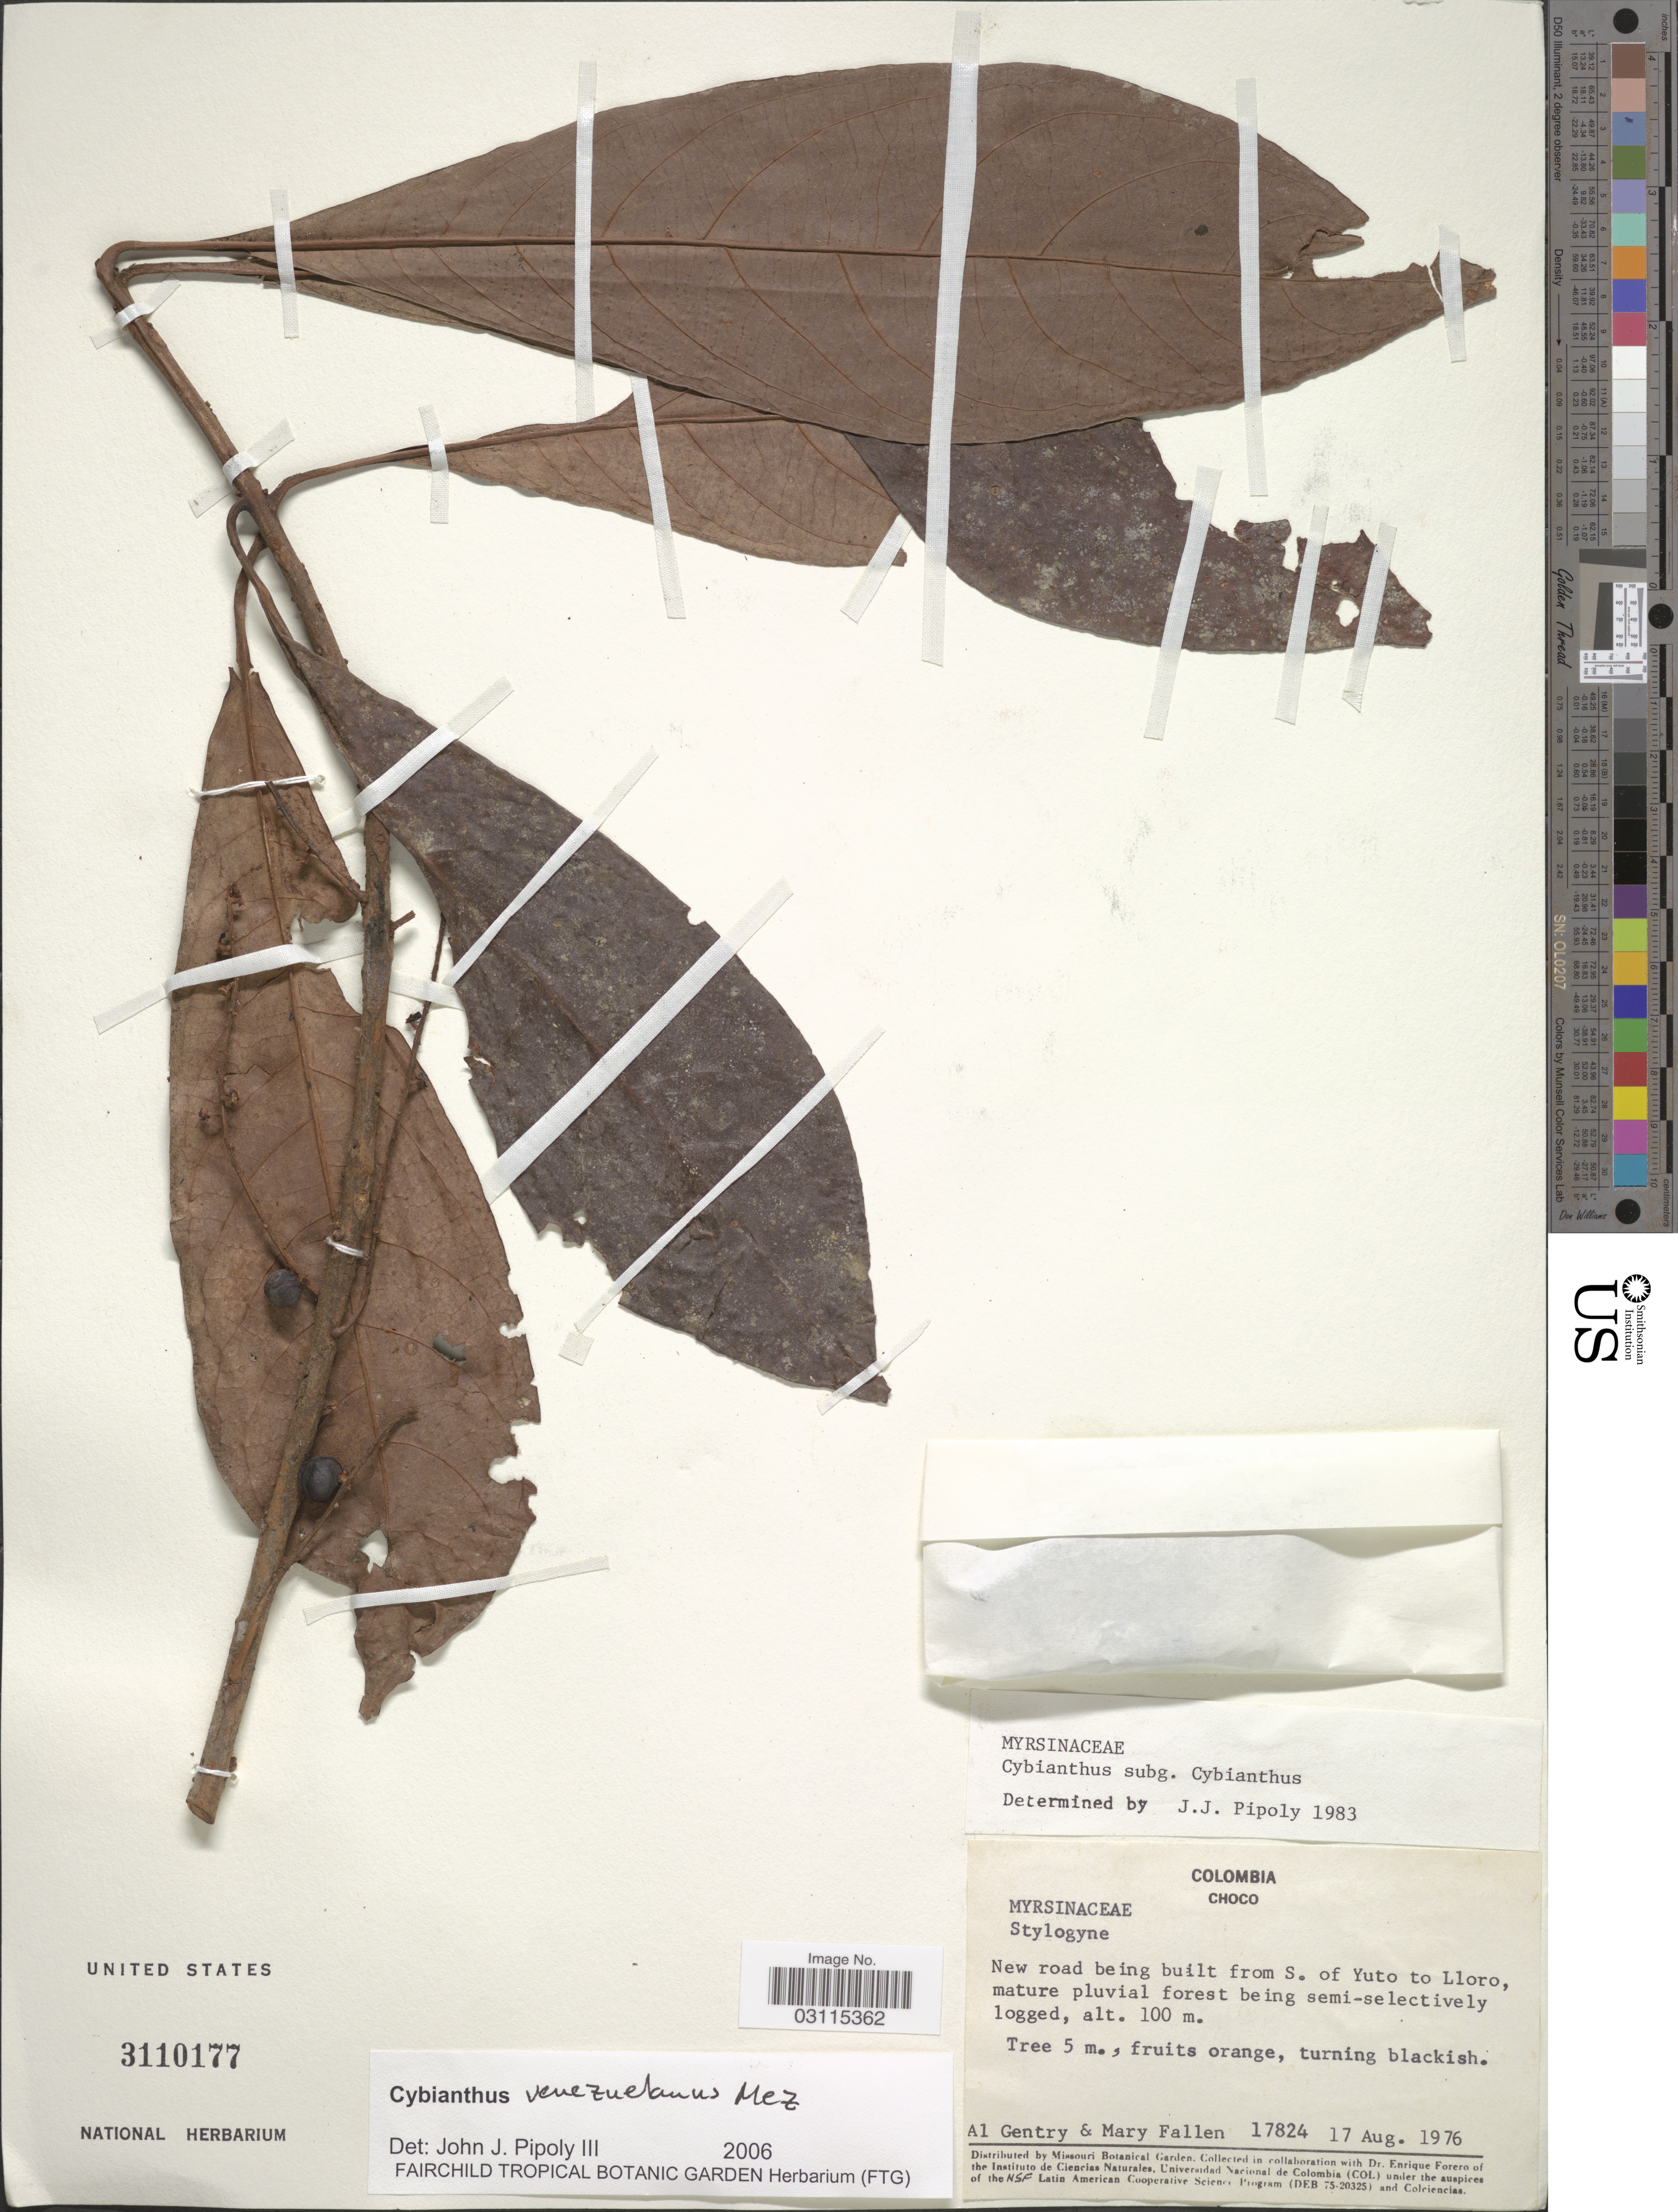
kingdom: Plantae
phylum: Tracheophyta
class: Magnoliopsida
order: Ericales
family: Primulaceae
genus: Cybianthus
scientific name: Cybianthus venezuelanus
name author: Mez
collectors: A. H. Gentry & M. Fallen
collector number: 17824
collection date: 1976-08-17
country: Colombia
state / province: Chocó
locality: Choco. New road being built from S. of Yuto to Lloro.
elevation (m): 100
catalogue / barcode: US 3110177